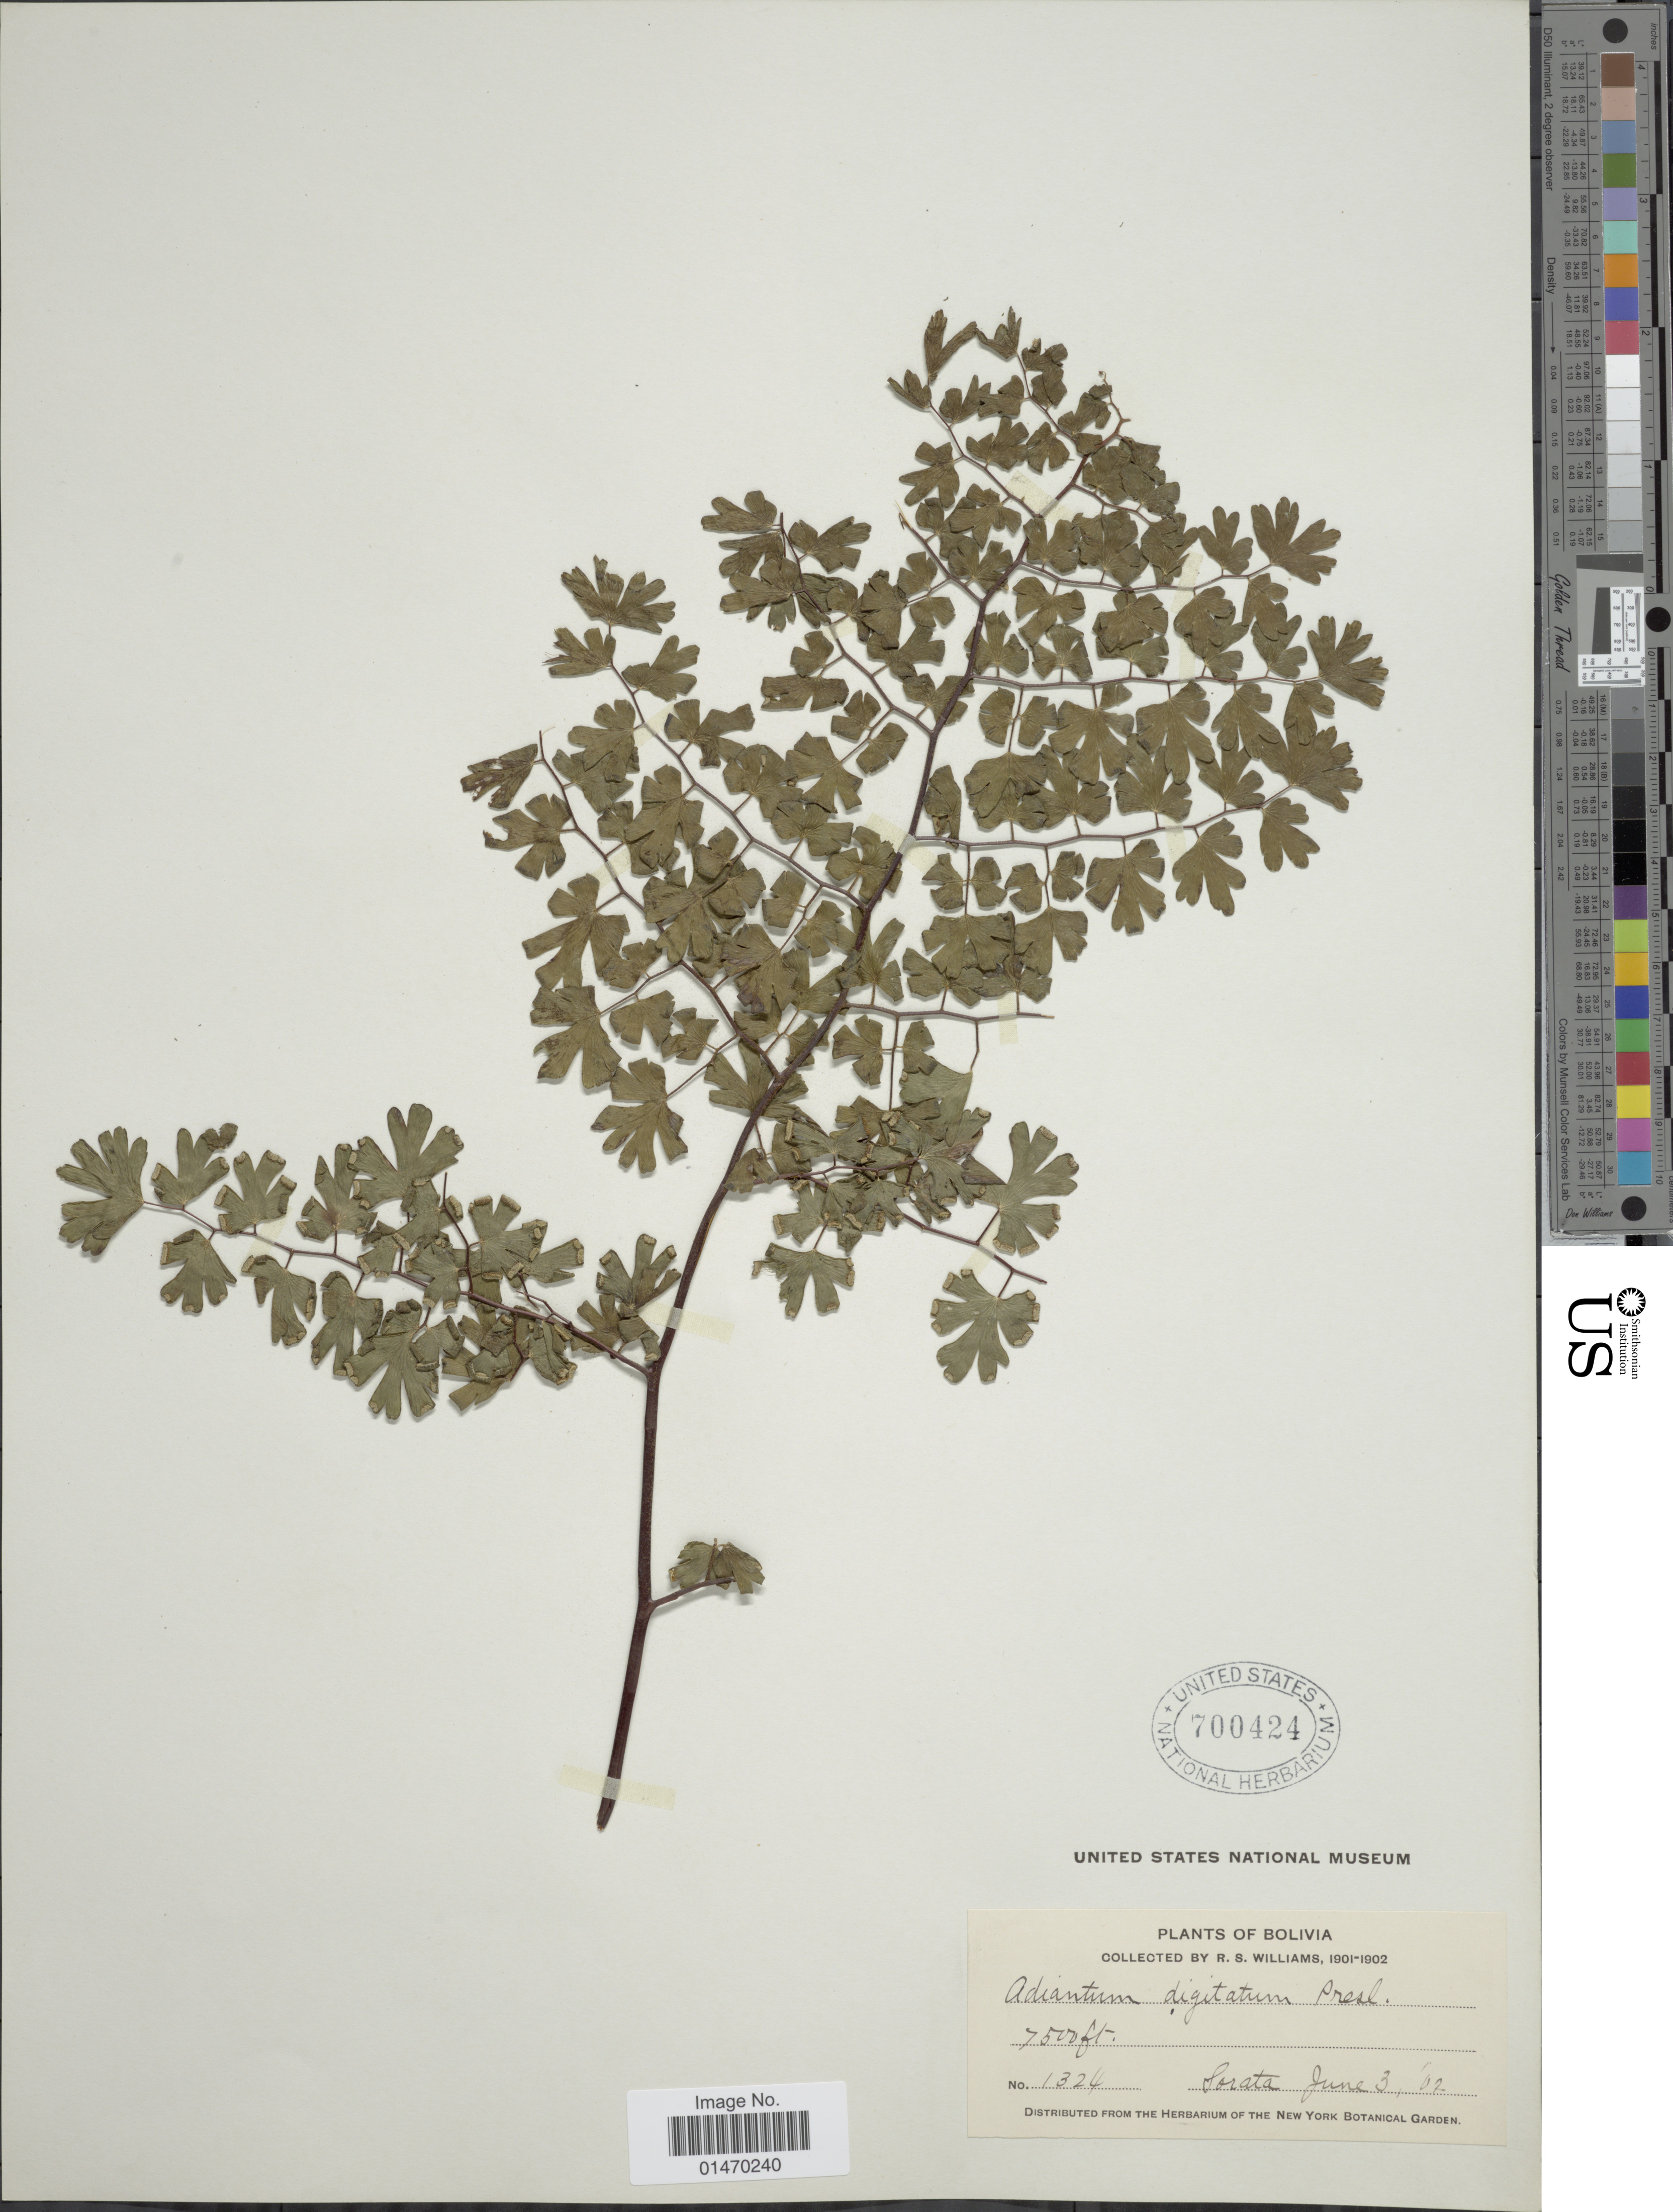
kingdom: Plantae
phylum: Tracheophyta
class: Polypodiopsida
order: Polypodiales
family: Pteridaceae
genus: Adiantum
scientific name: Adiantum digitatum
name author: Hook.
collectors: R. S. Williams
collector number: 1324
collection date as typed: June 3, '02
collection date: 1902-06-03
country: Bolivia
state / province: La Páz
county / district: Larecaja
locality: Sorata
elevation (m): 2286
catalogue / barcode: US 700424